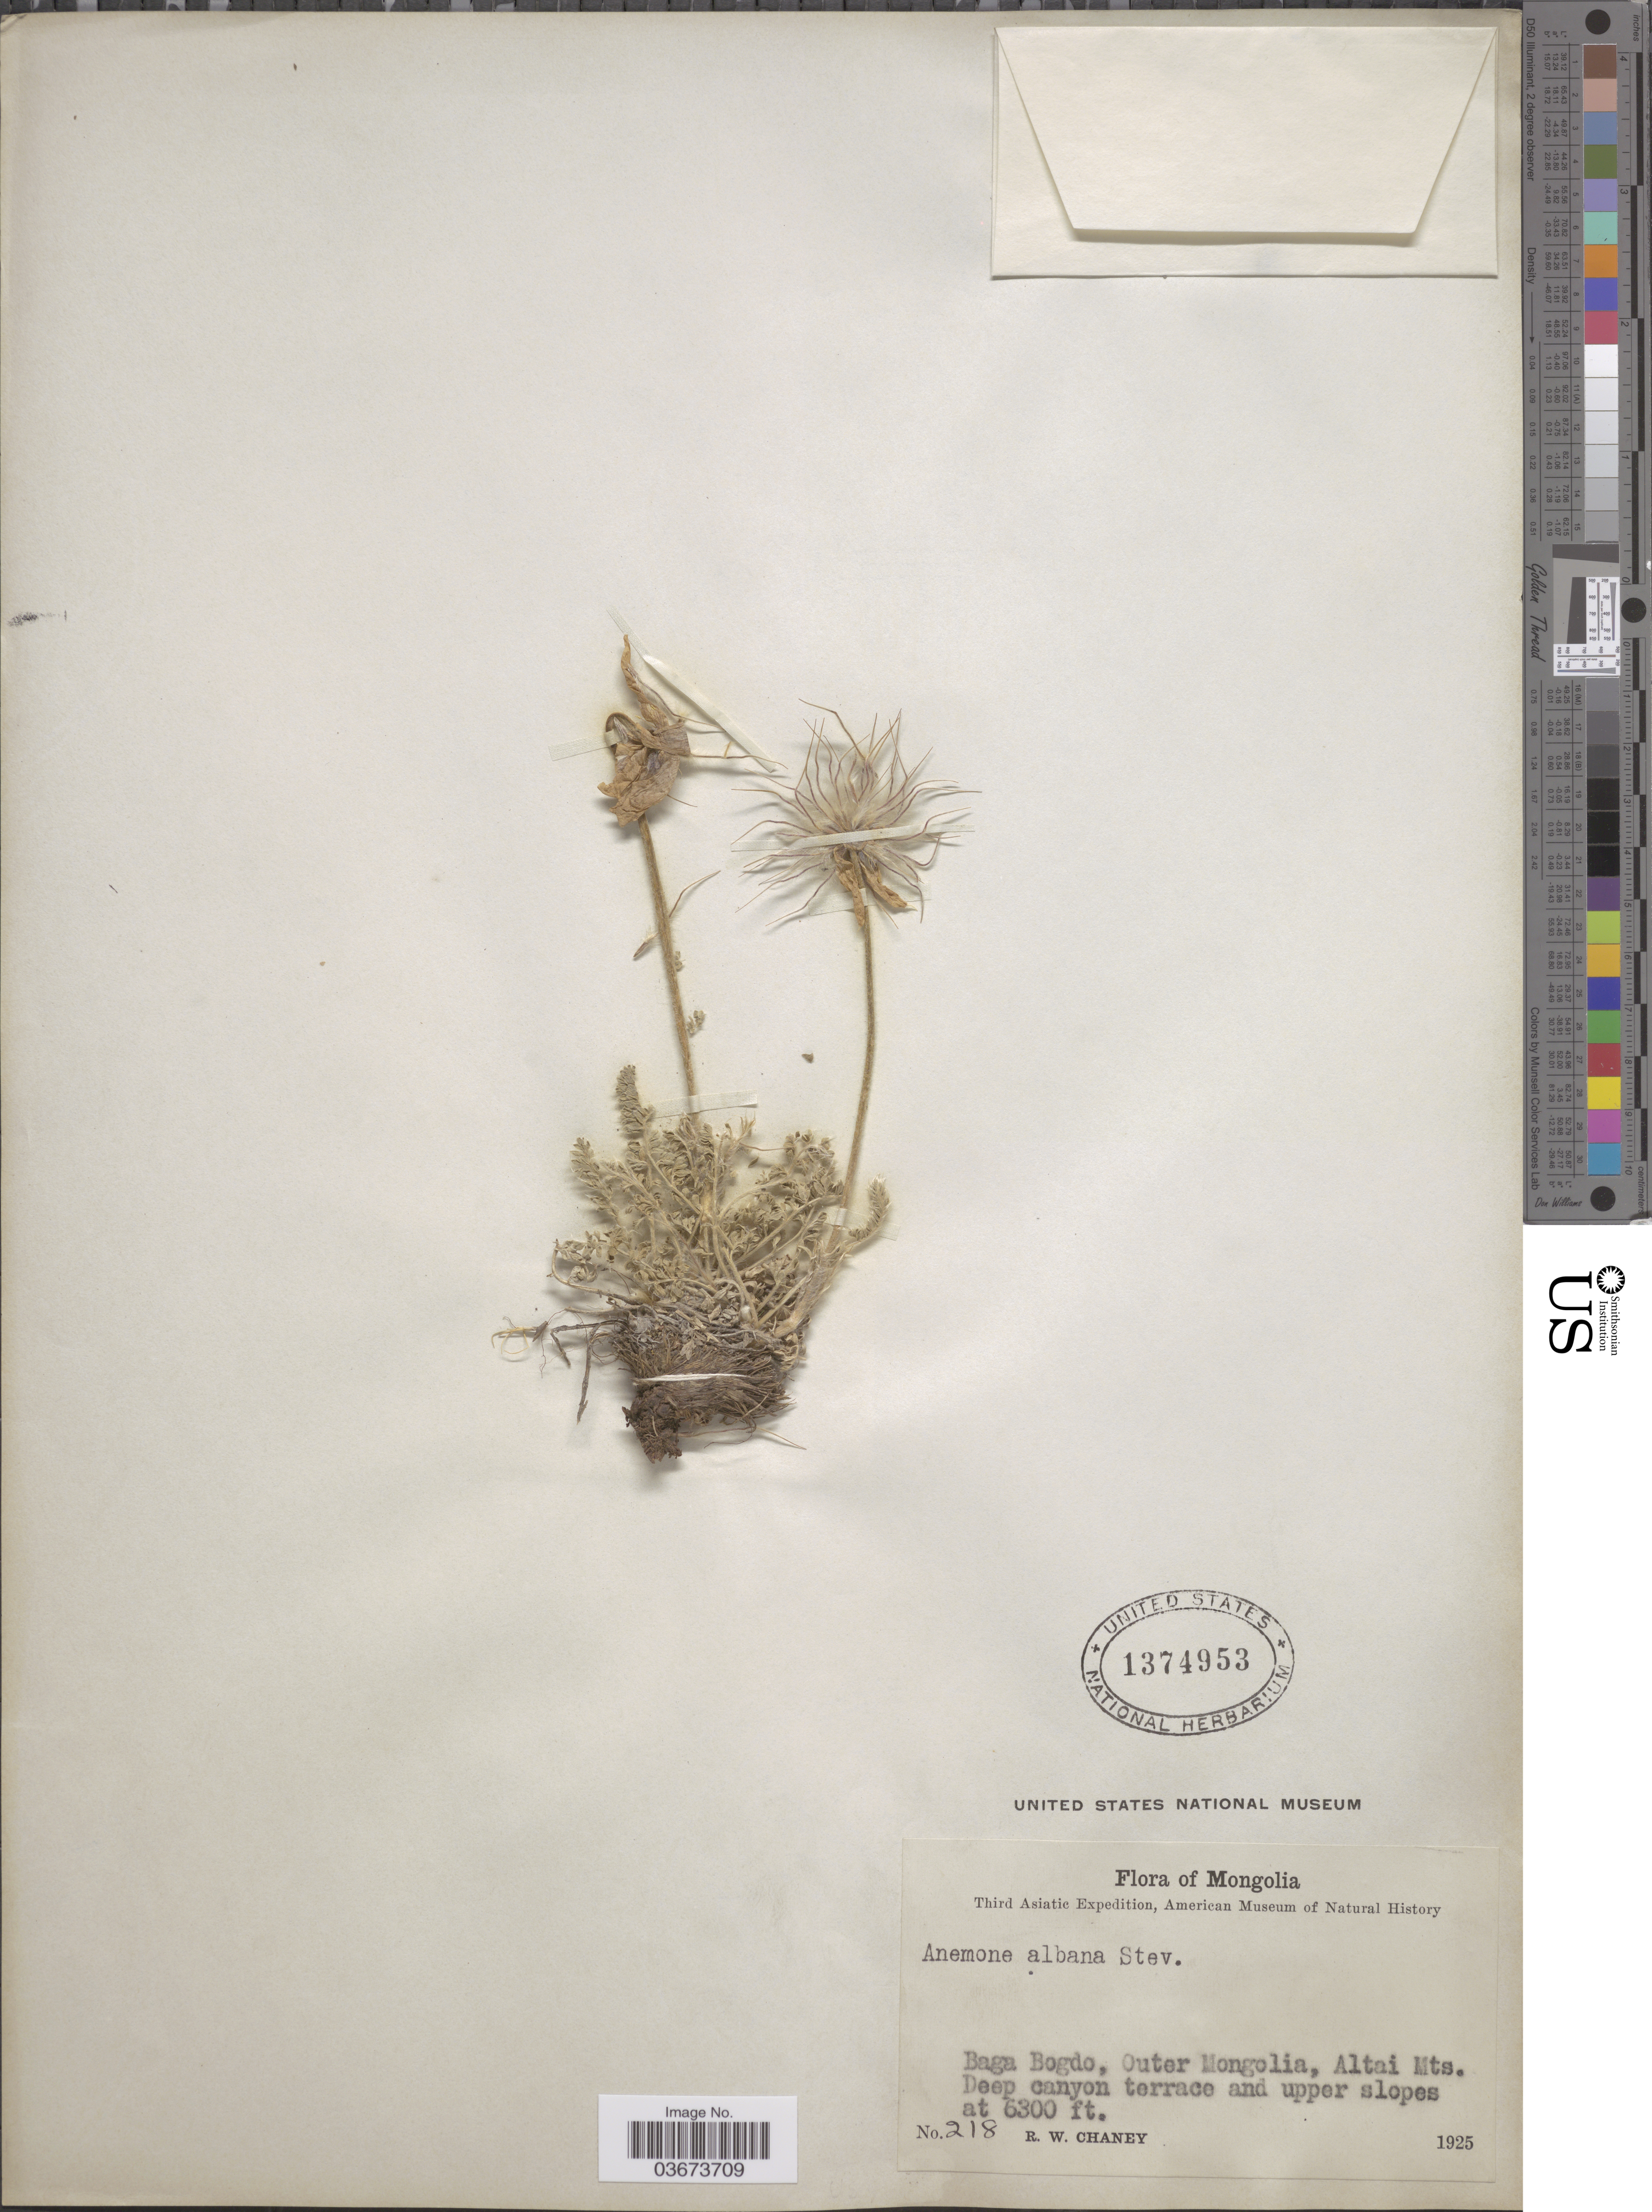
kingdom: Plantae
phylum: Tracheophyta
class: Magnoliopsida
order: Ranunculales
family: Ranunculaceae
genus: Anemone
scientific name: Anemone albana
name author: Stev.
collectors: R. Chaney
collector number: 218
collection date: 1925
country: Mongolia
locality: Baga Bogdo, Outer Mongolia, Altai Mts.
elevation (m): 1920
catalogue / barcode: US 1374953